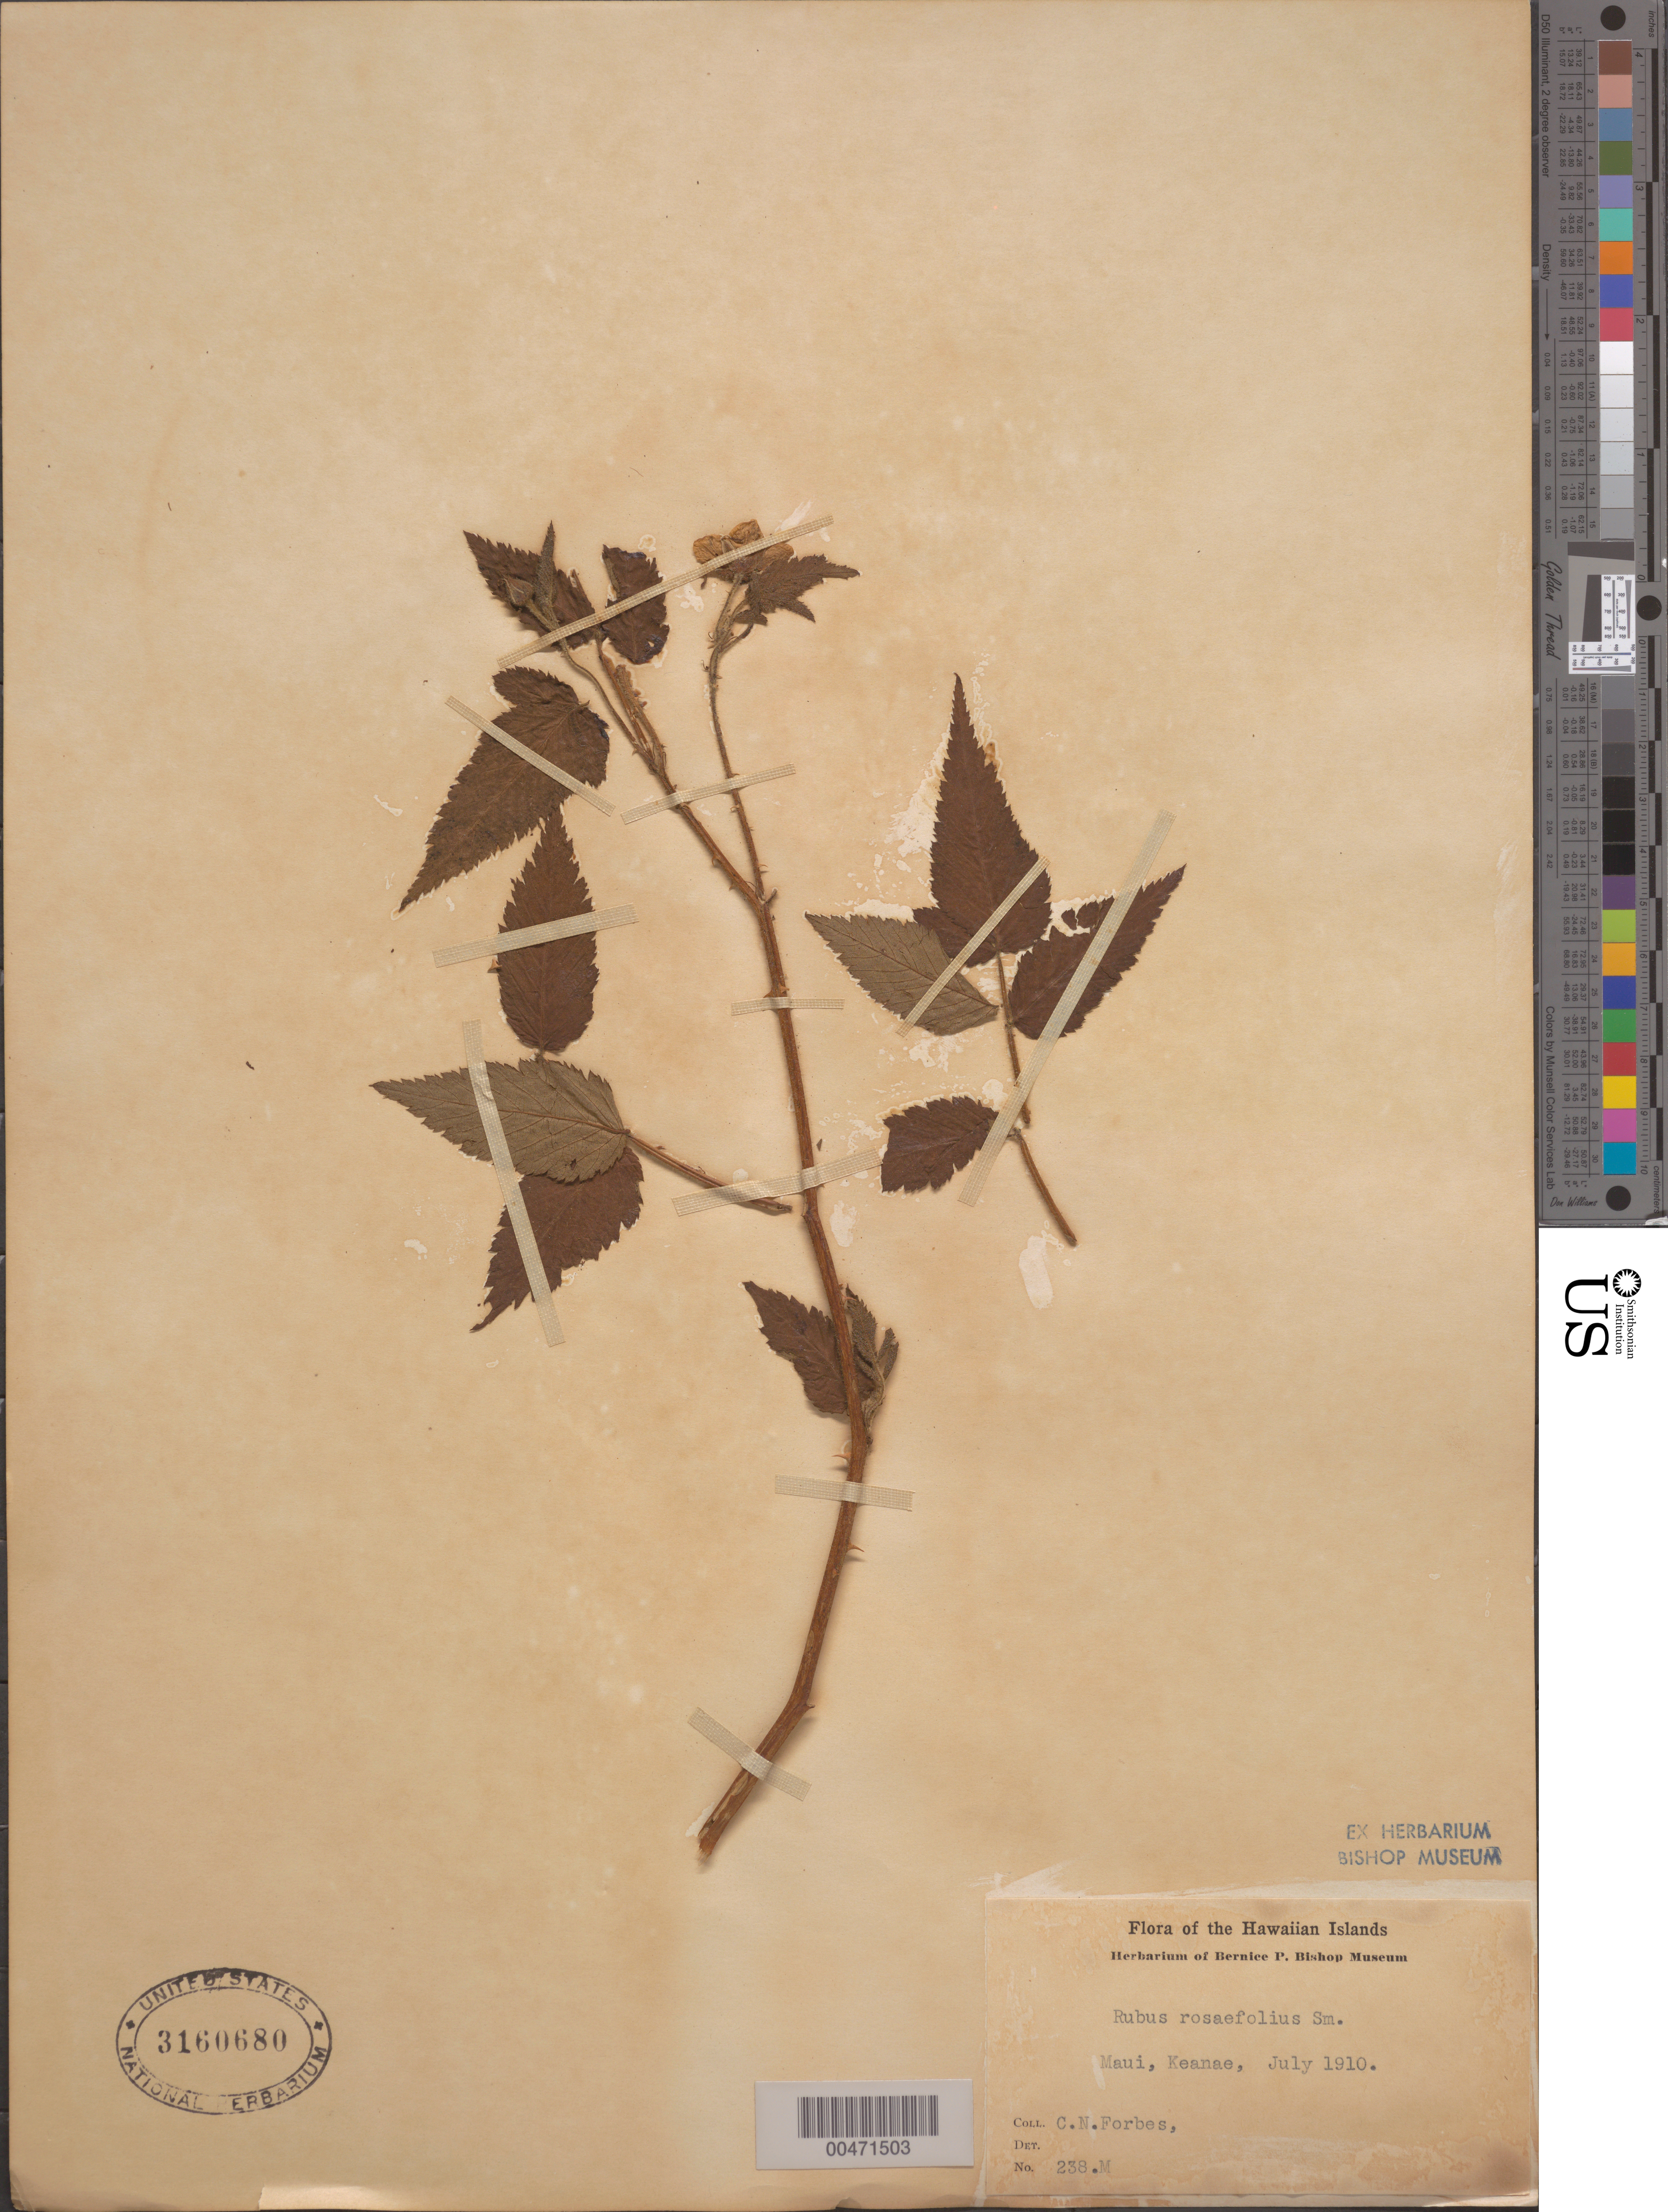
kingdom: Plantae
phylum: Tracheophyta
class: Magnoliopsida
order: Rosales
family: Rosaceae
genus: Rubus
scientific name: Rubus rosifolius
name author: Sm.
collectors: C. N. Forbes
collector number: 238.M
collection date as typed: Jul 1910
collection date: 1910-07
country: United States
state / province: Hawaii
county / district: Maui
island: Maui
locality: Keanae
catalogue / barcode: US 3160680